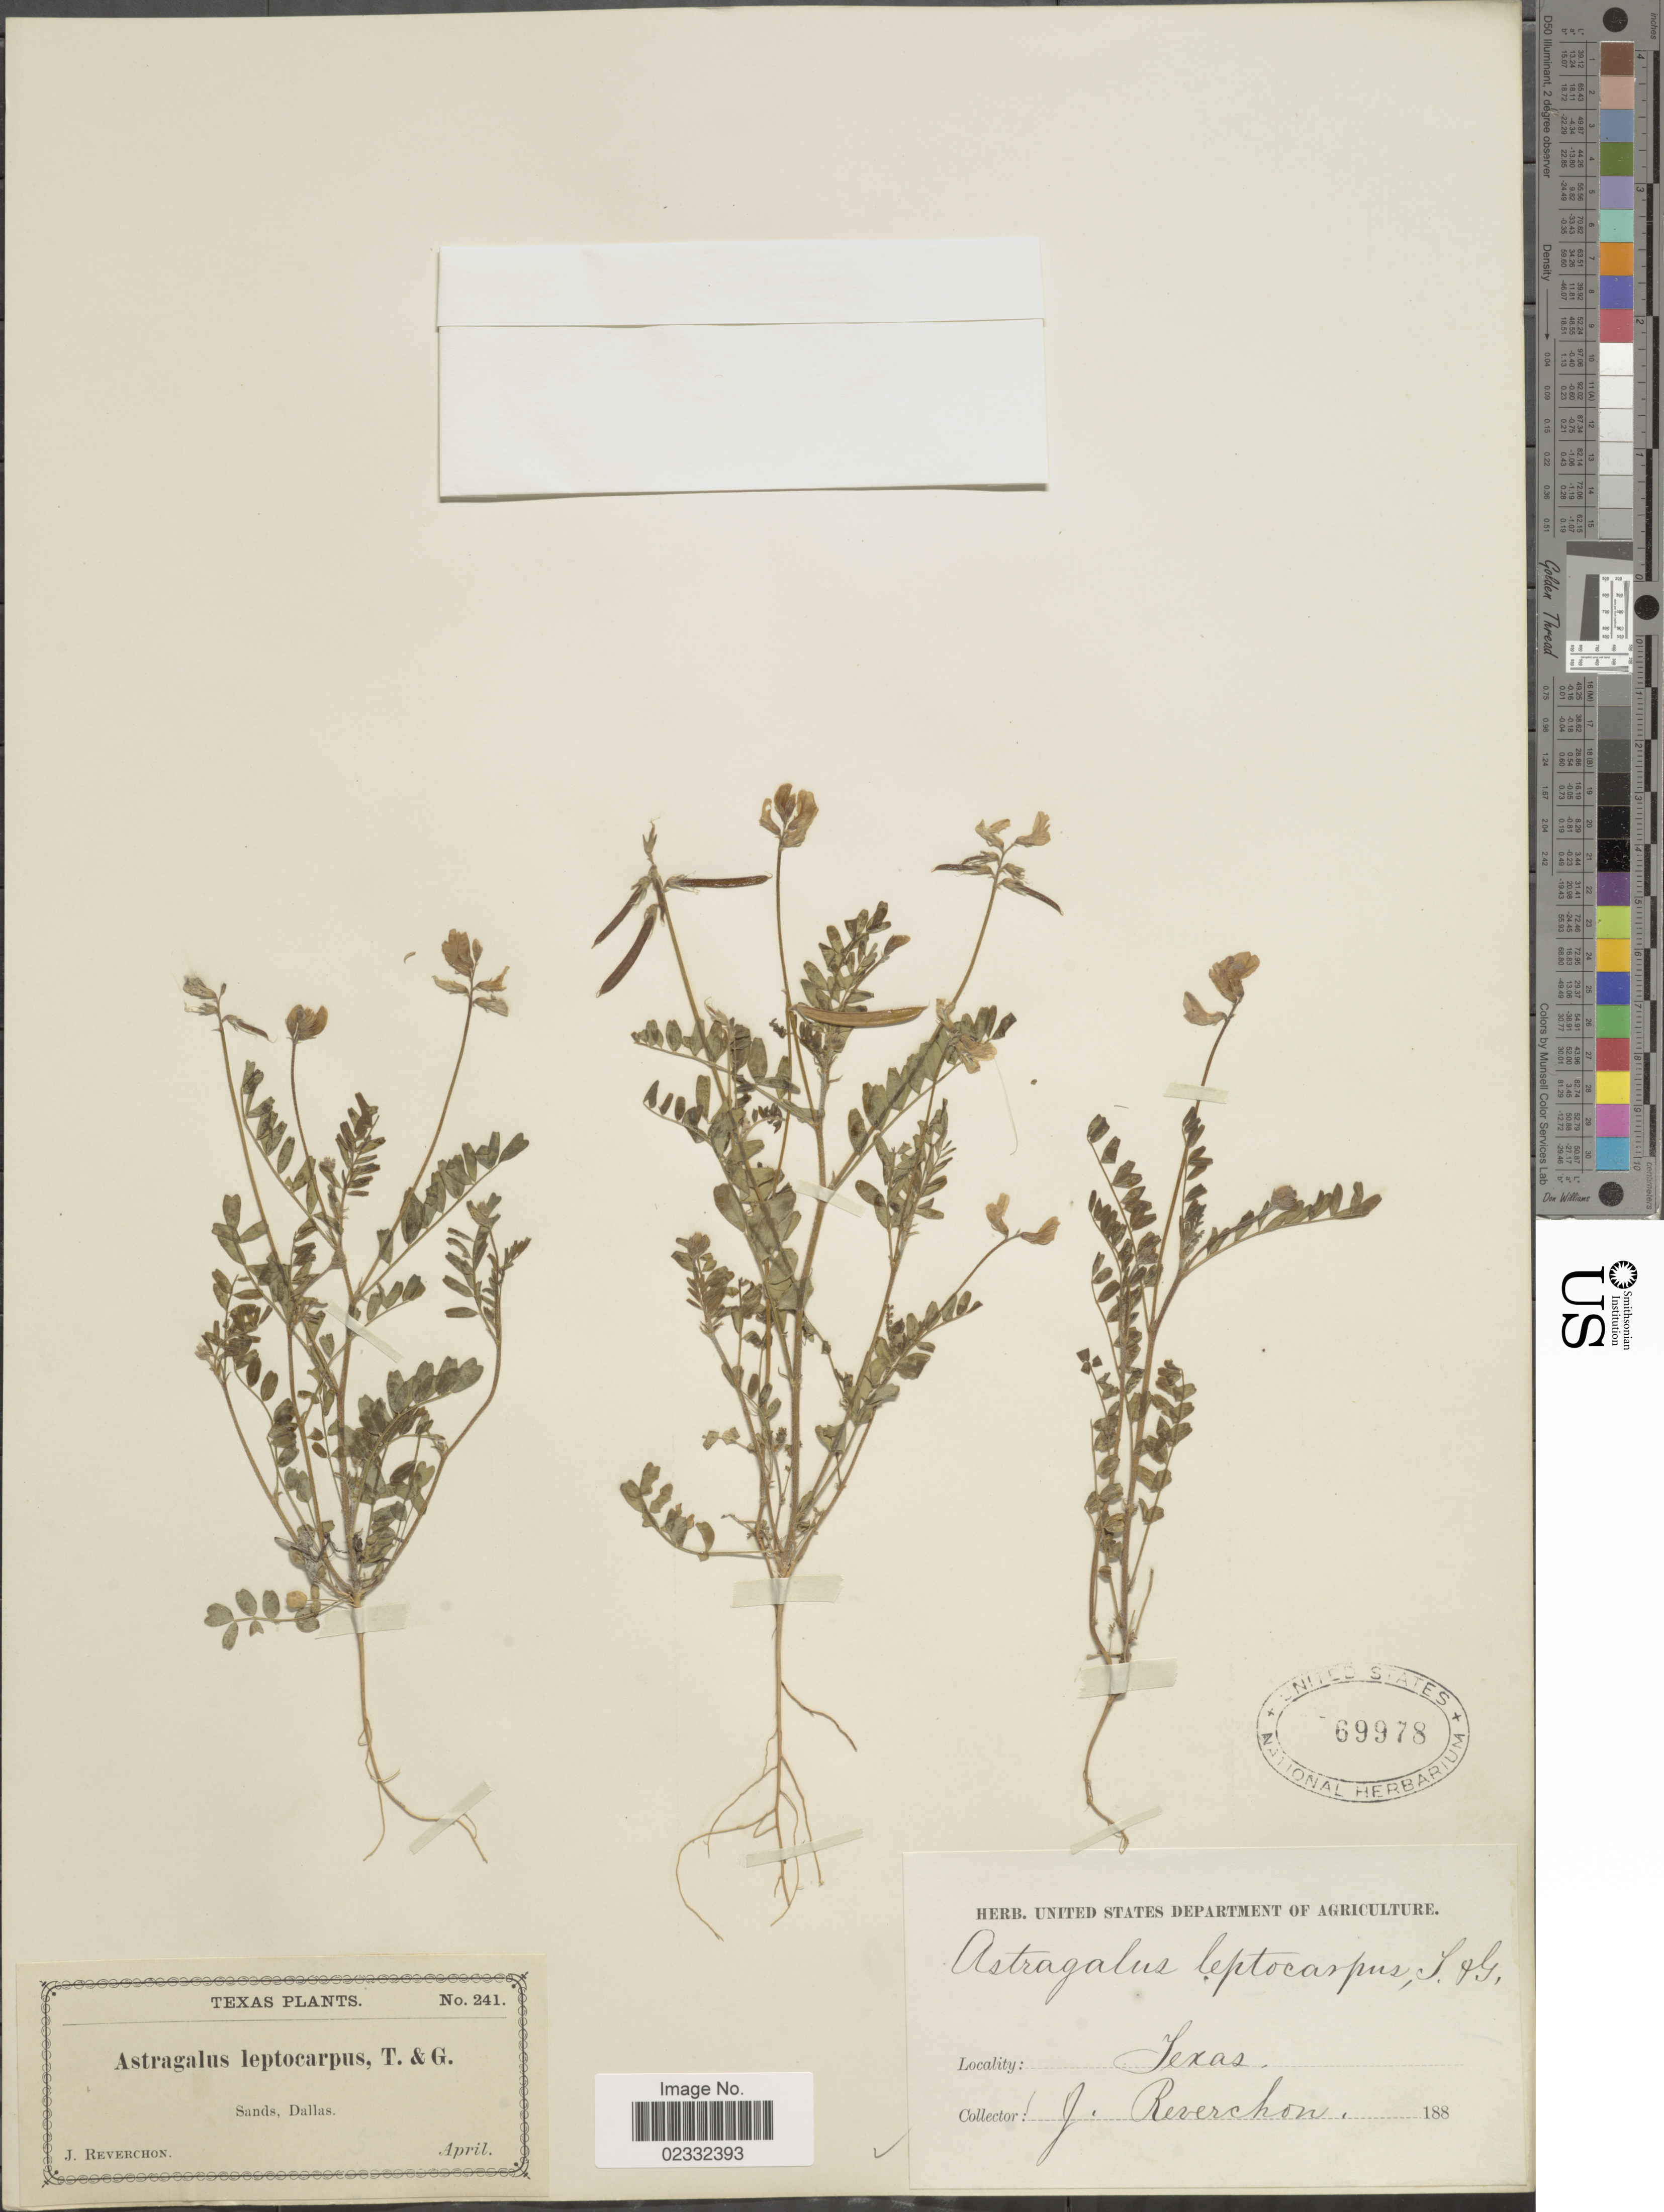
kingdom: Plantae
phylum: Tracheophyta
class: Magnoliopsida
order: Fabales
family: Fabaceae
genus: Astragalus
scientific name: Astragalus leptocarpus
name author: Torr. & A. Gray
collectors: J. Reverchon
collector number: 241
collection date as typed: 188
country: United States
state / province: Texas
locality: Dallas.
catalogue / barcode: US 69978